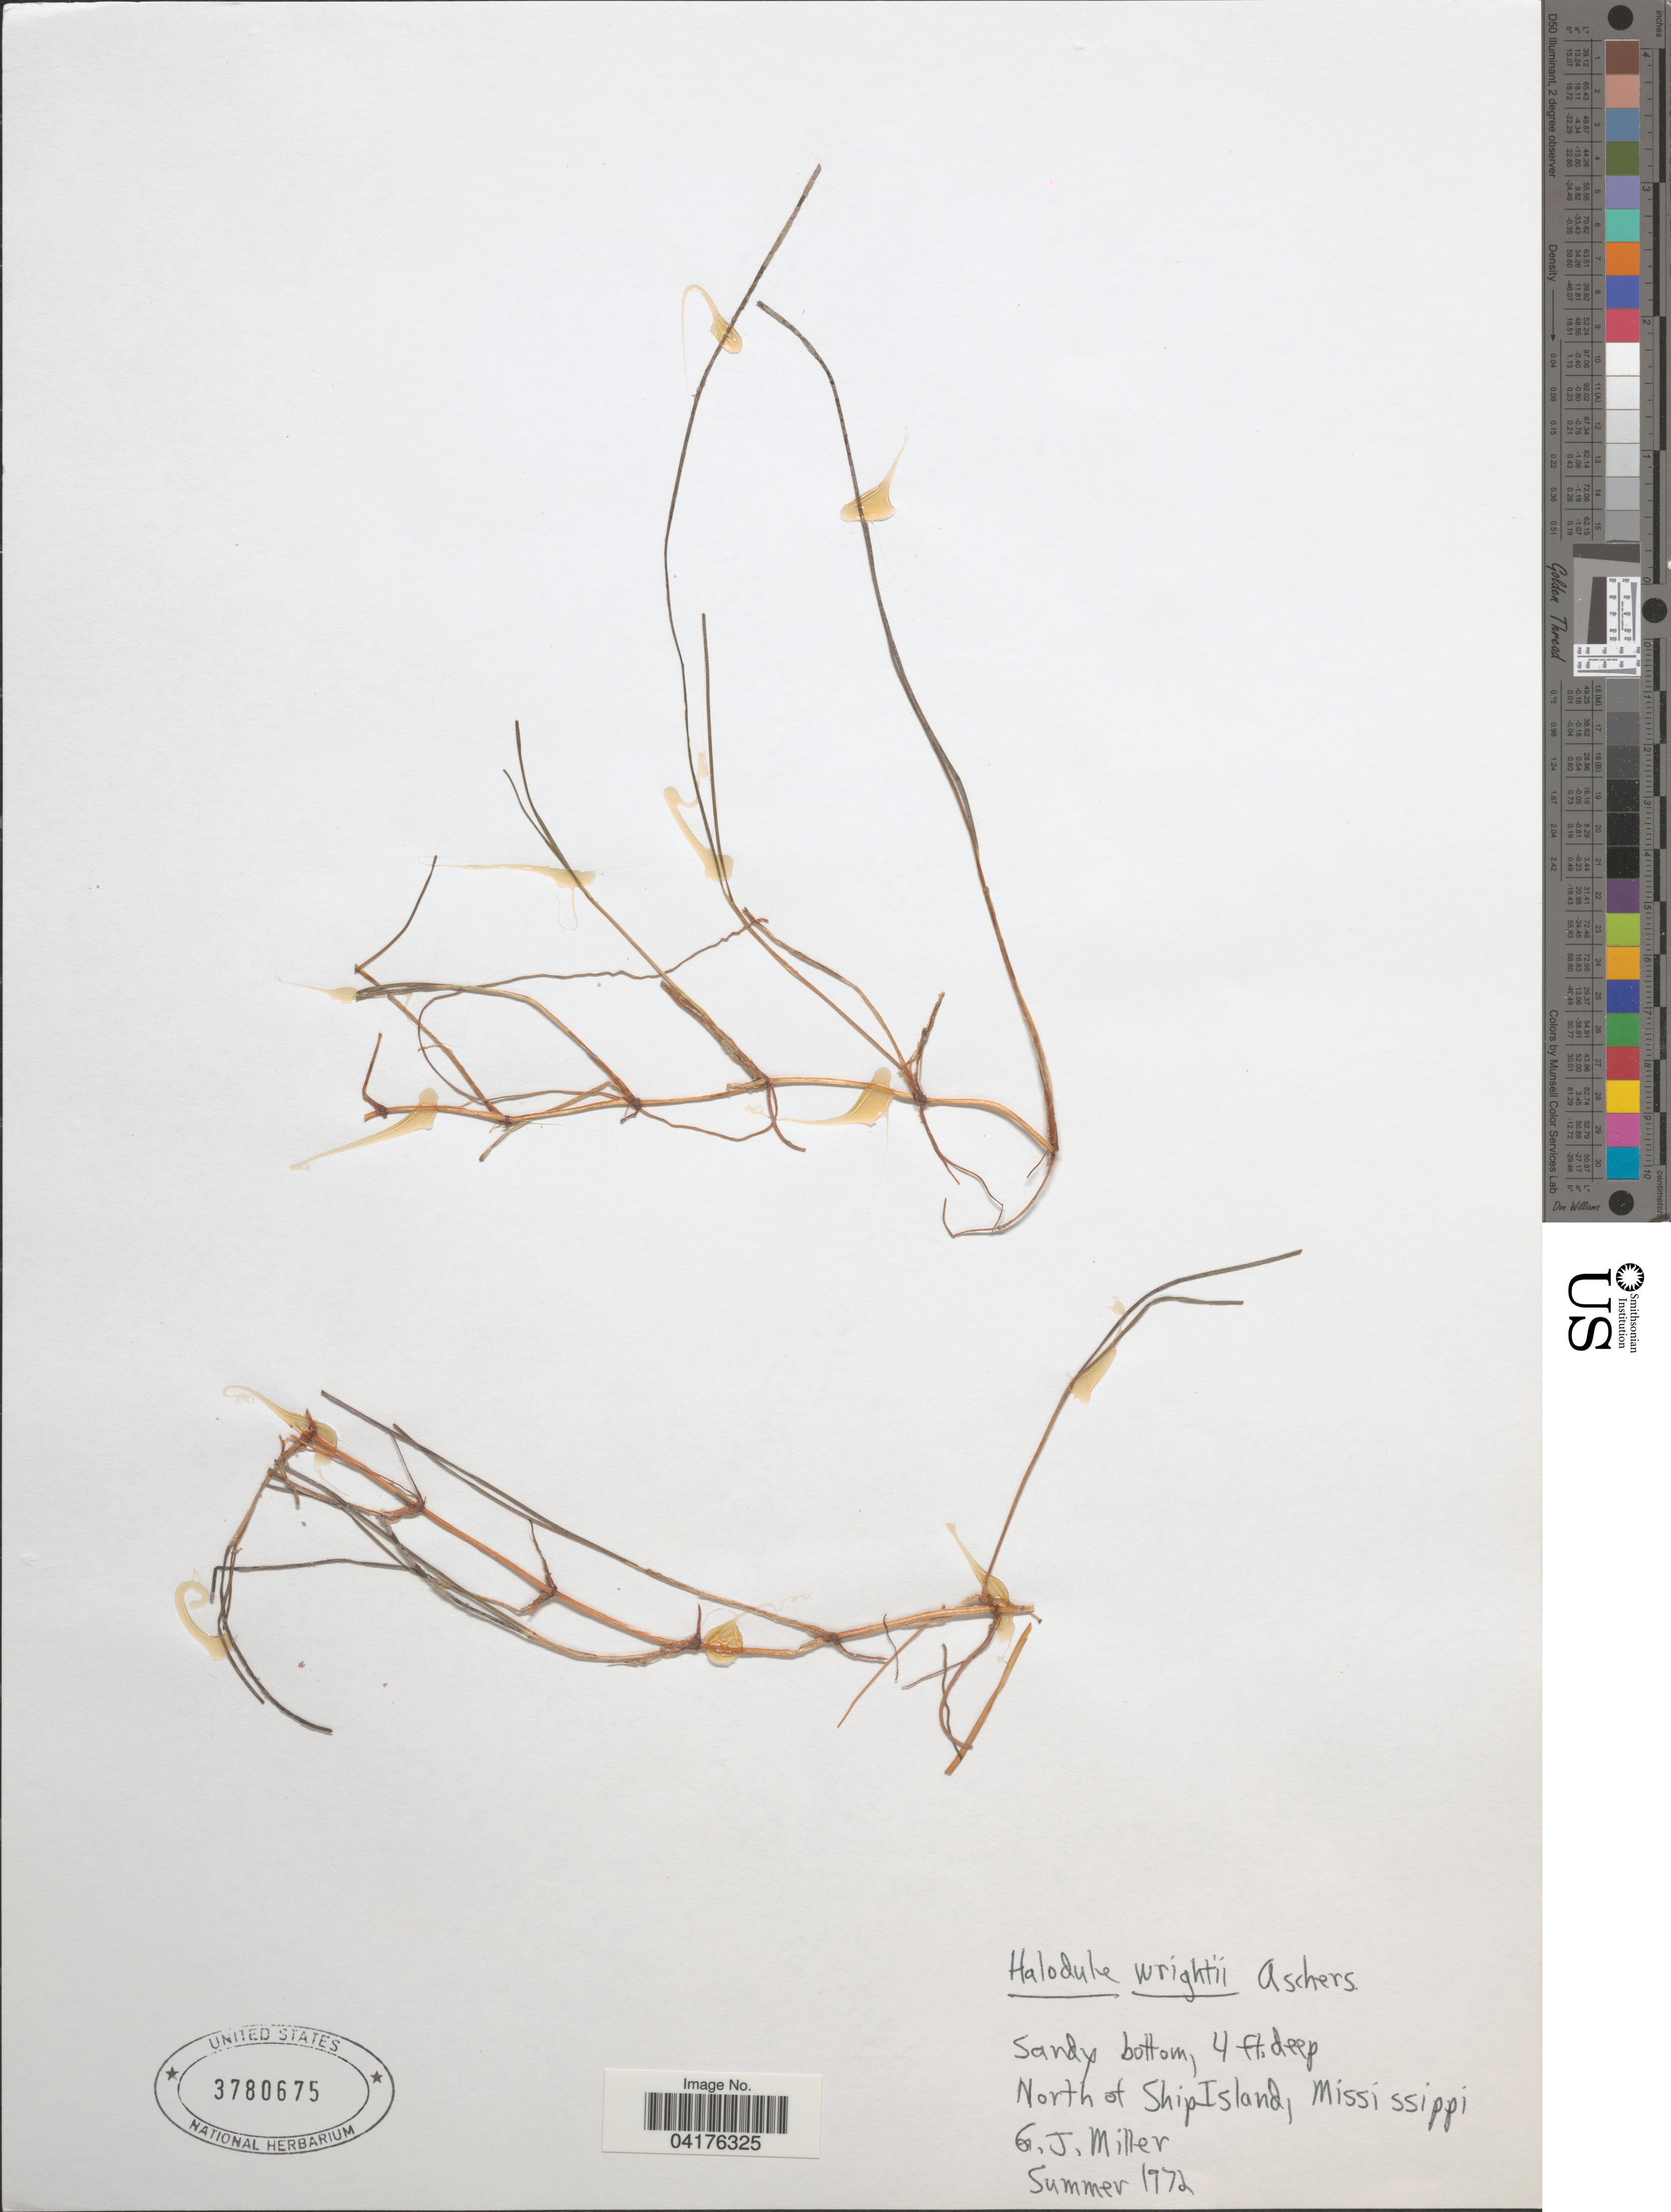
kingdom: Plantae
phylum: Tracheophyta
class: Liliopsida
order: Alismatales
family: Cymodoceaceae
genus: Halodule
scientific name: Halodule wrightii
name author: Asch.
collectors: G. Miller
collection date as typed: Summer 1972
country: United States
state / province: Mississippi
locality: North of Ship Island.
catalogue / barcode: US 3780675